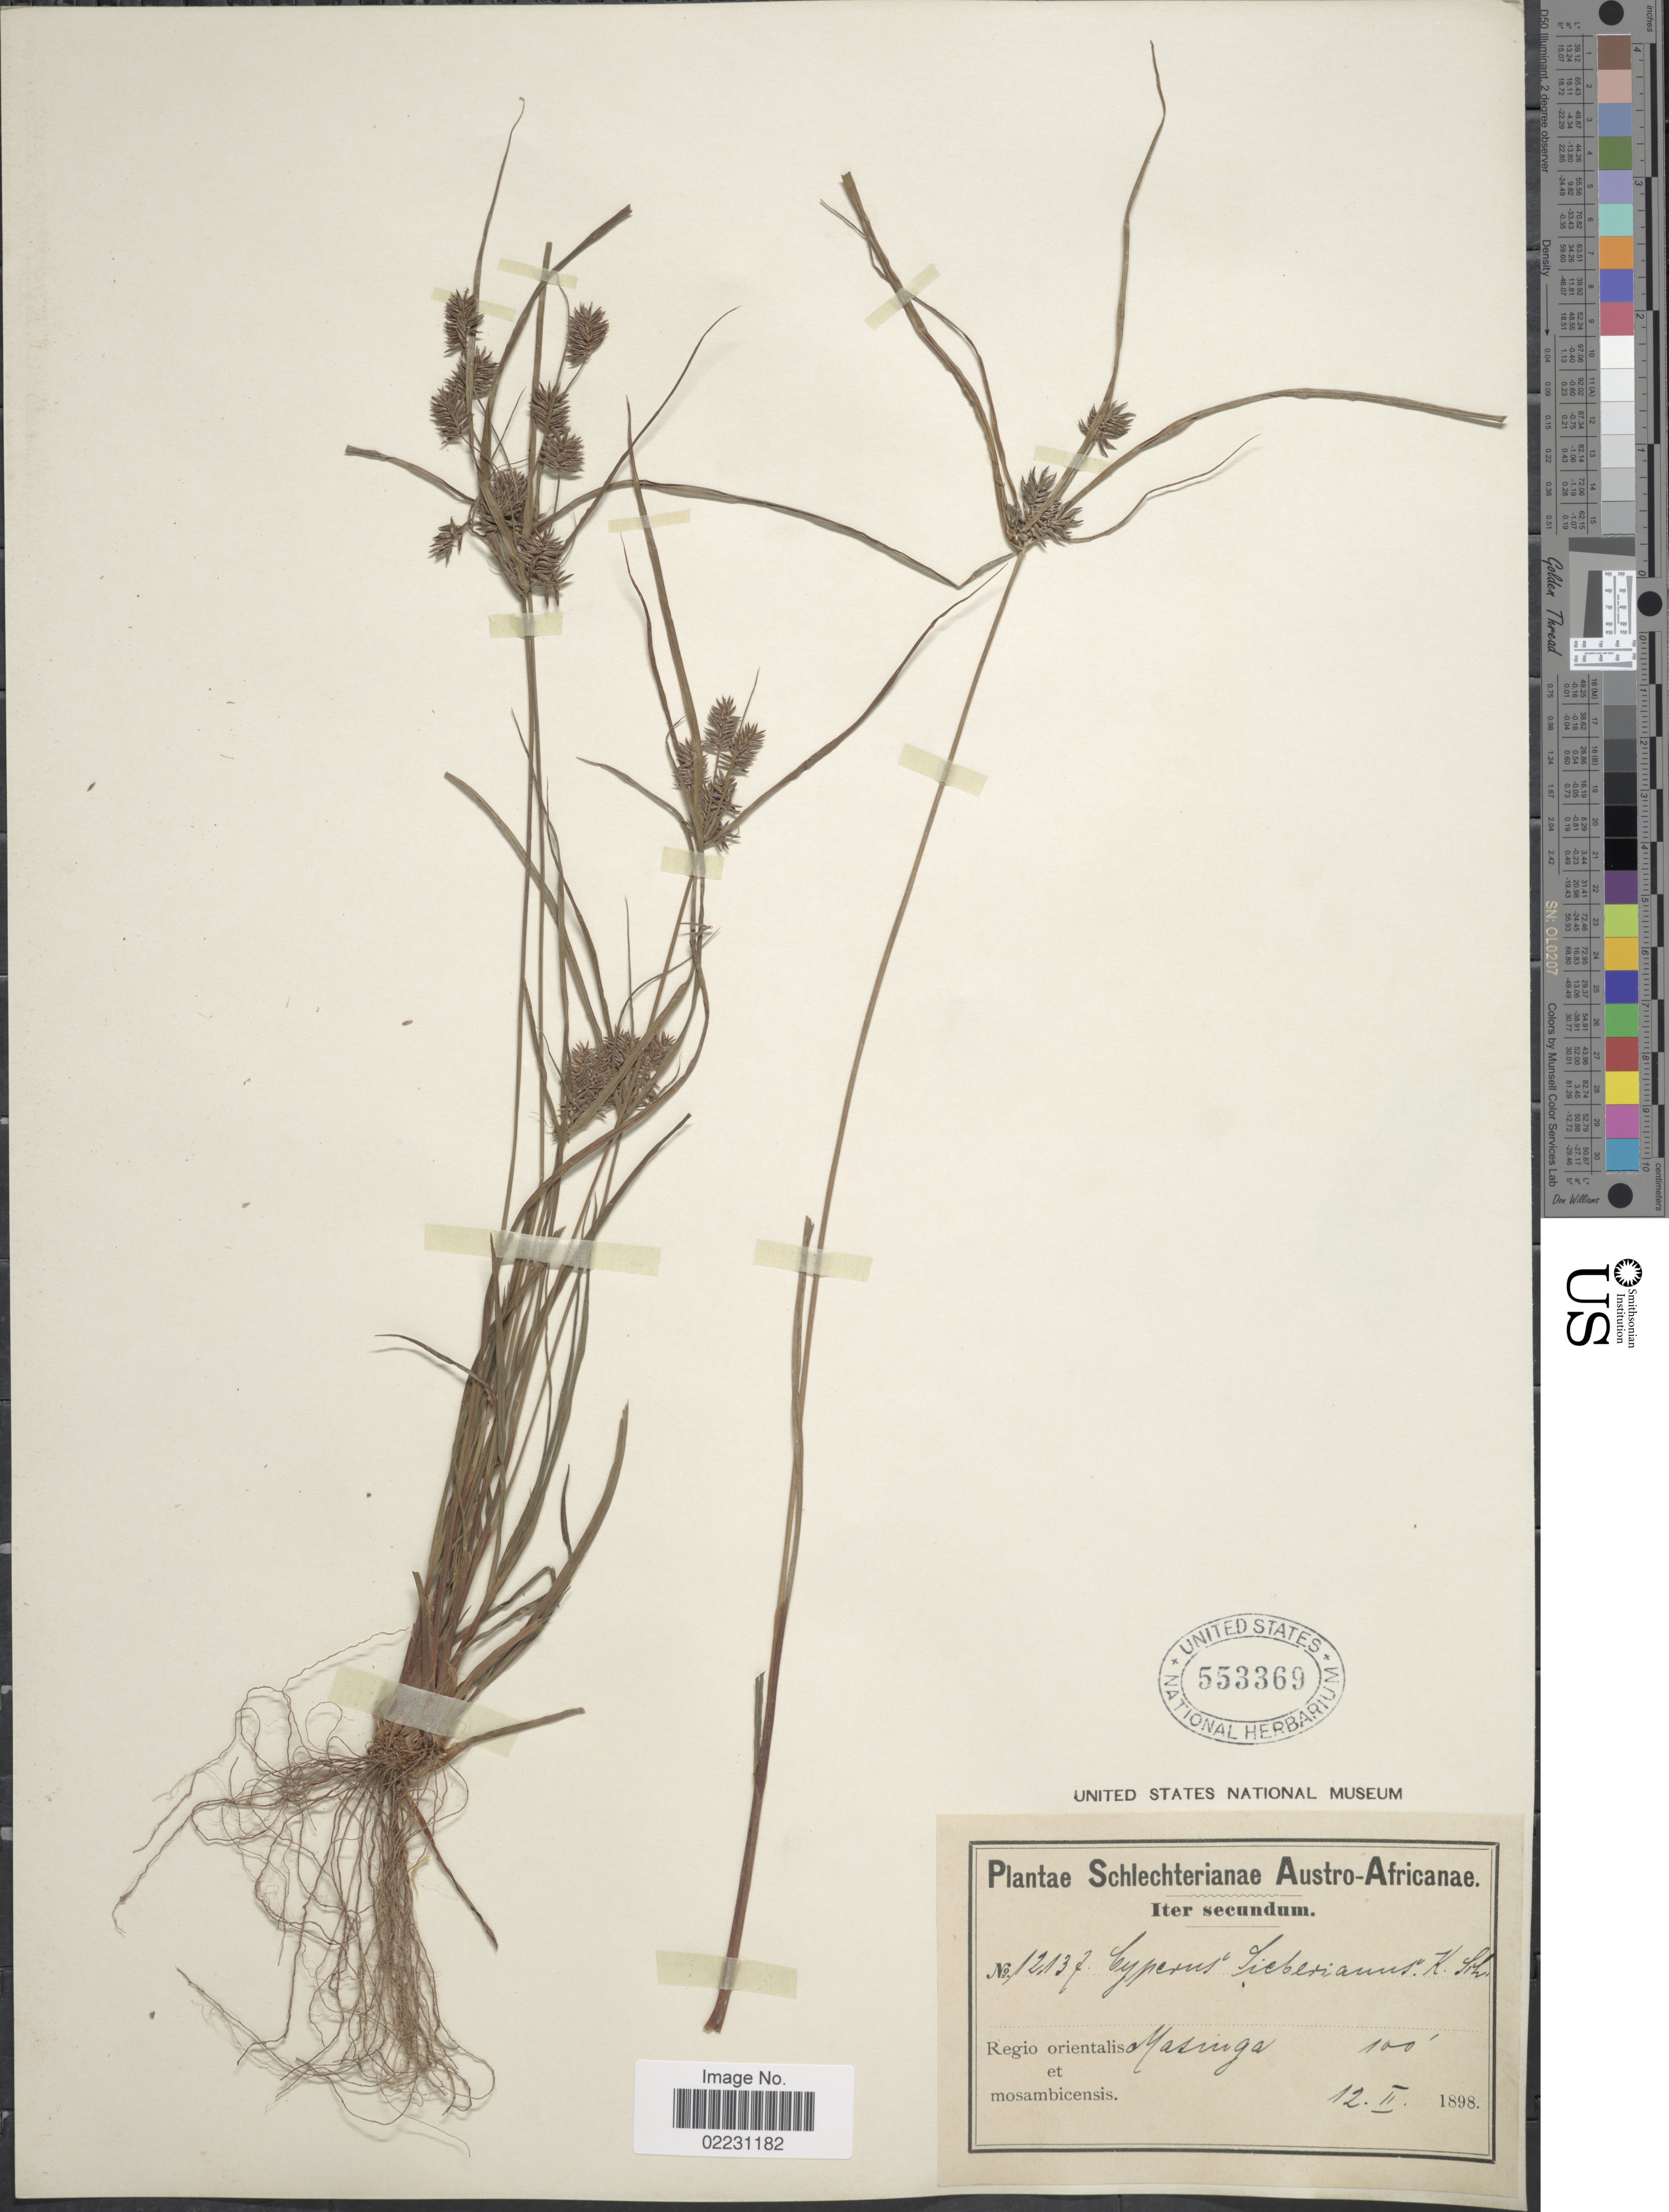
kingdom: Plantae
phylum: Tracheophyta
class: Liliopsida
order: Poales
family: Cyperaceae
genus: Cyperus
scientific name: Cyperus cyperoides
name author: (L.) Kuntze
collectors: Schlechter, --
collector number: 12137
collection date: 1898-02-12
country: Mozambique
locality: Austro-Africanae. Regio orientalis Masinga et mosambicensis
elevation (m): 30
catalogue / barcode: US 553369